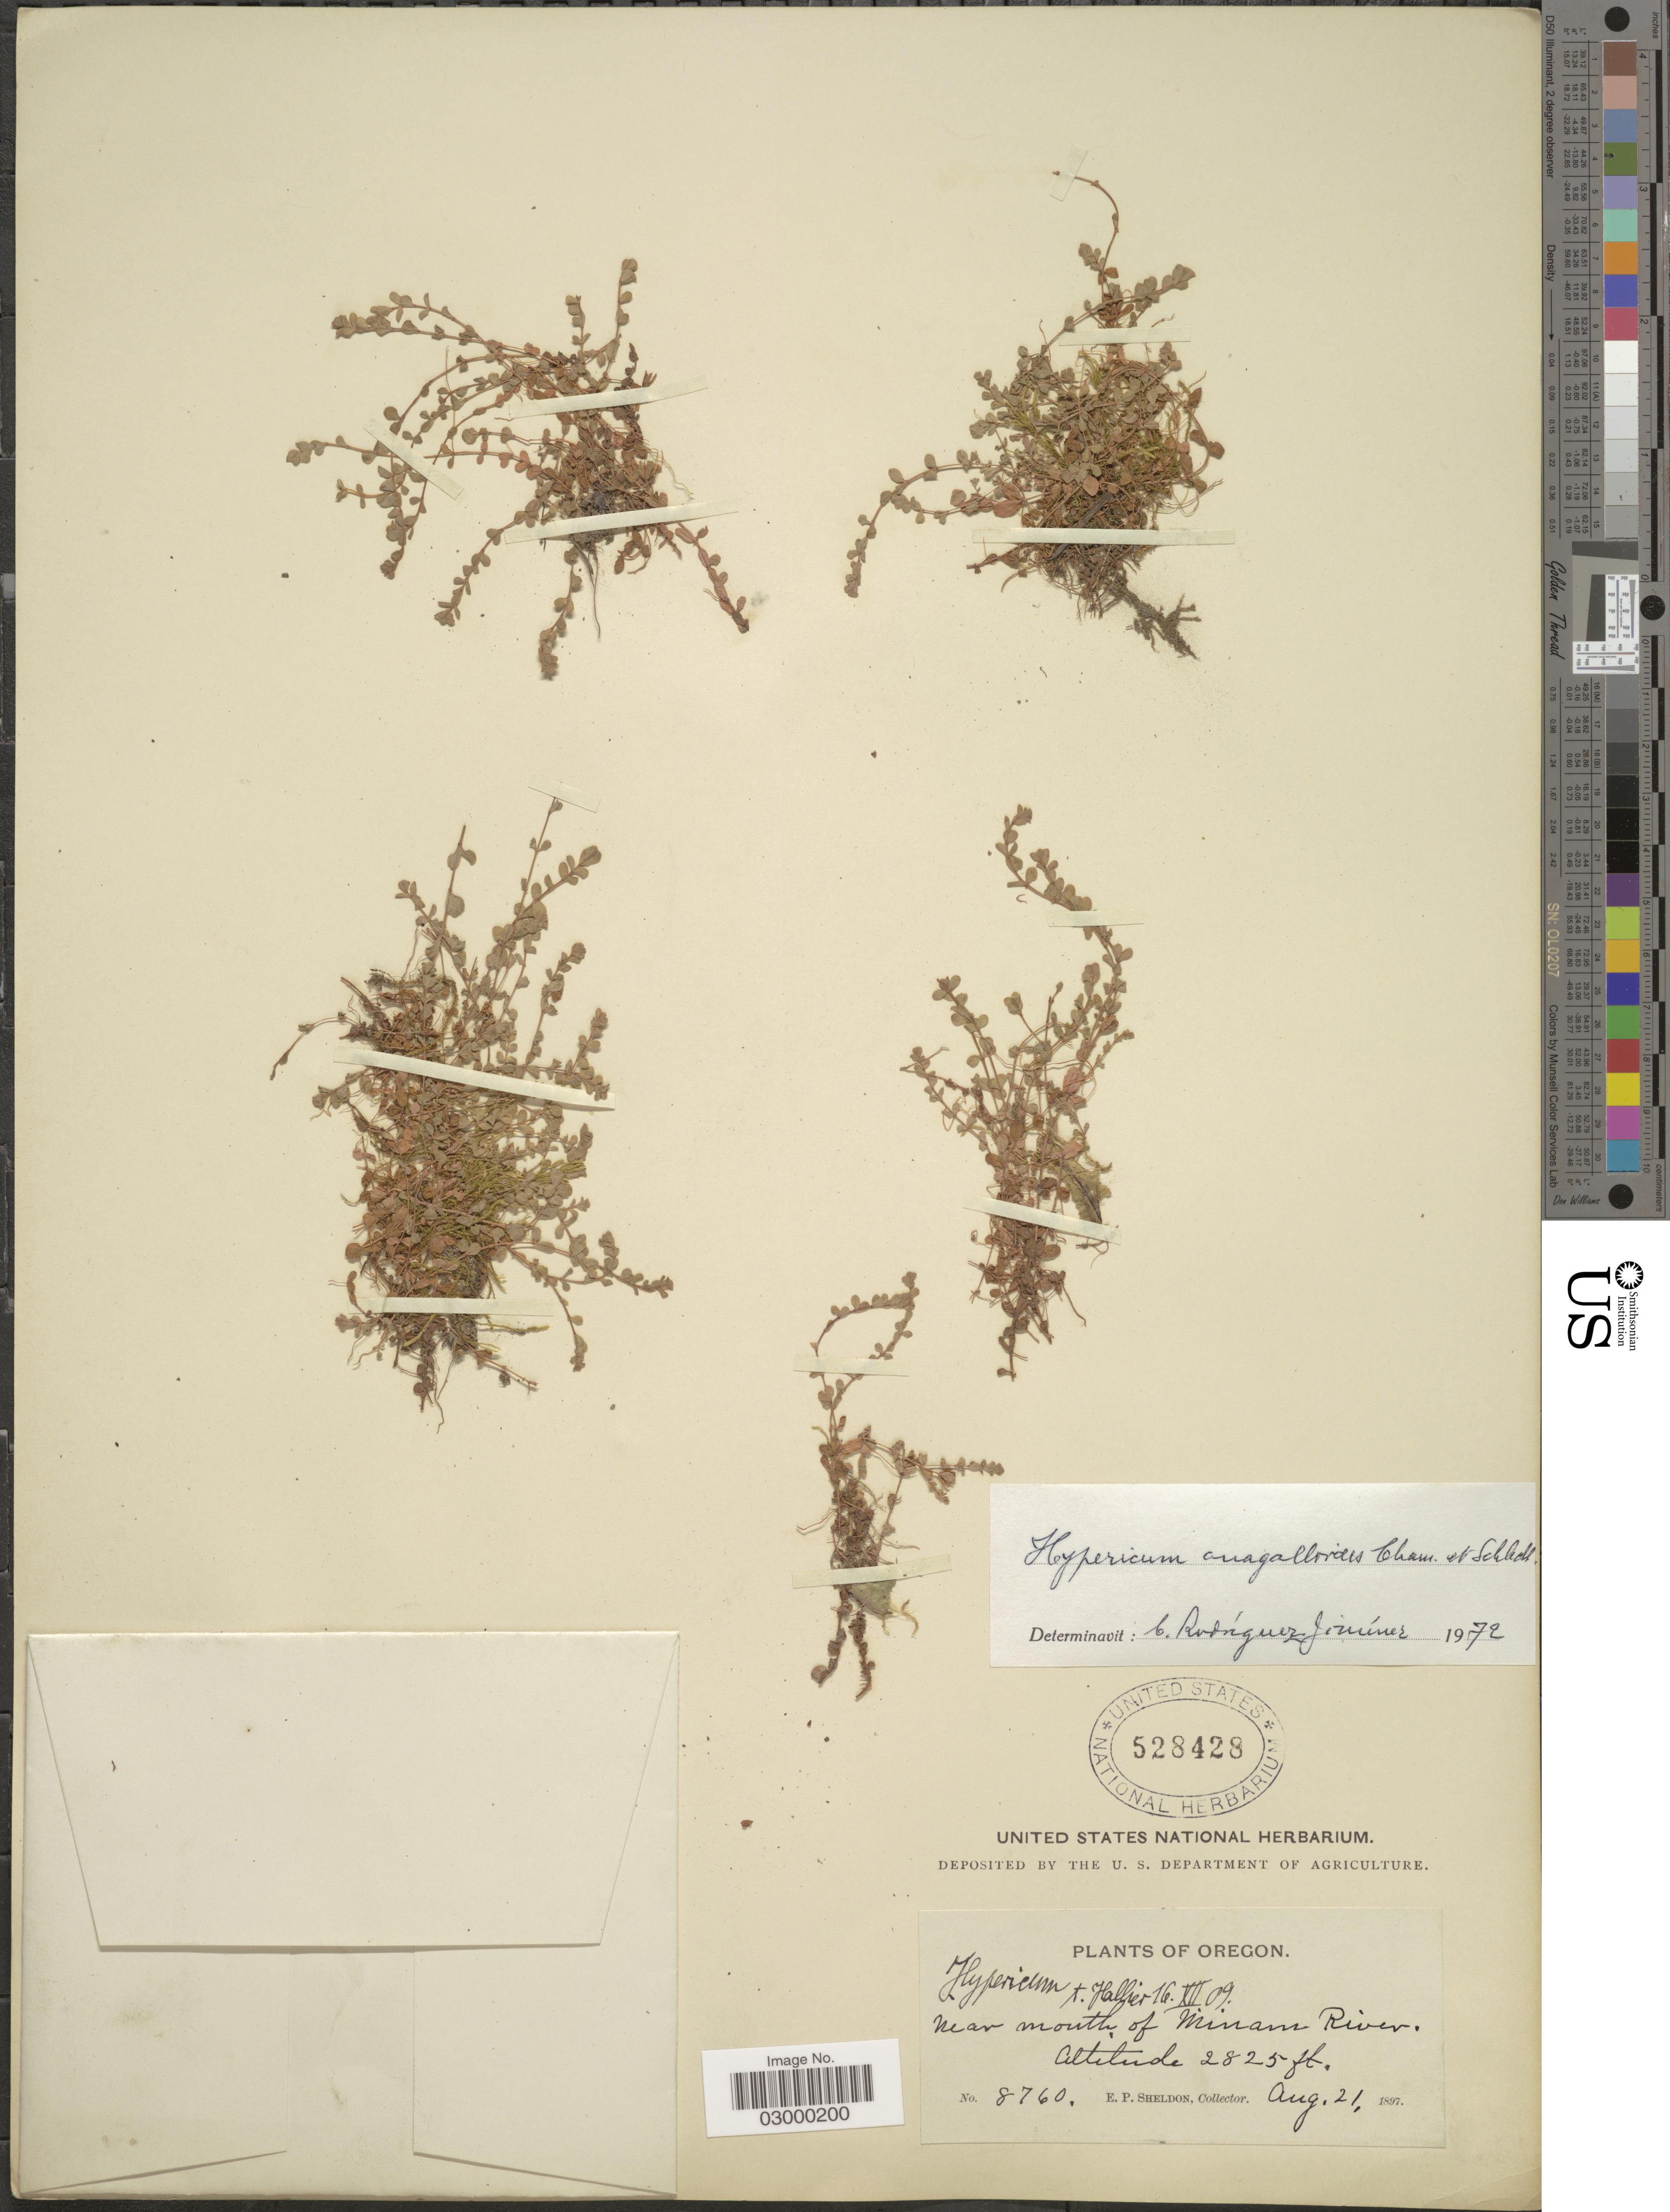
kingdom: Plantae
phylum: Tracheophyta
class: Magnoliopsida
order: Malpighiales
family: Hypericaceae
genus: Hypericum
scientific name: Hypericum anagalloides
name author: Cham. & Schltdl.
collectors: E. P. Sheldon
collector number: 8760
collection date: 1897-08-21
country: United States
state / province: Oregon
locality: Near mouth of Minam River.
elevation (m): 861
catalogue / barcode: US 528428